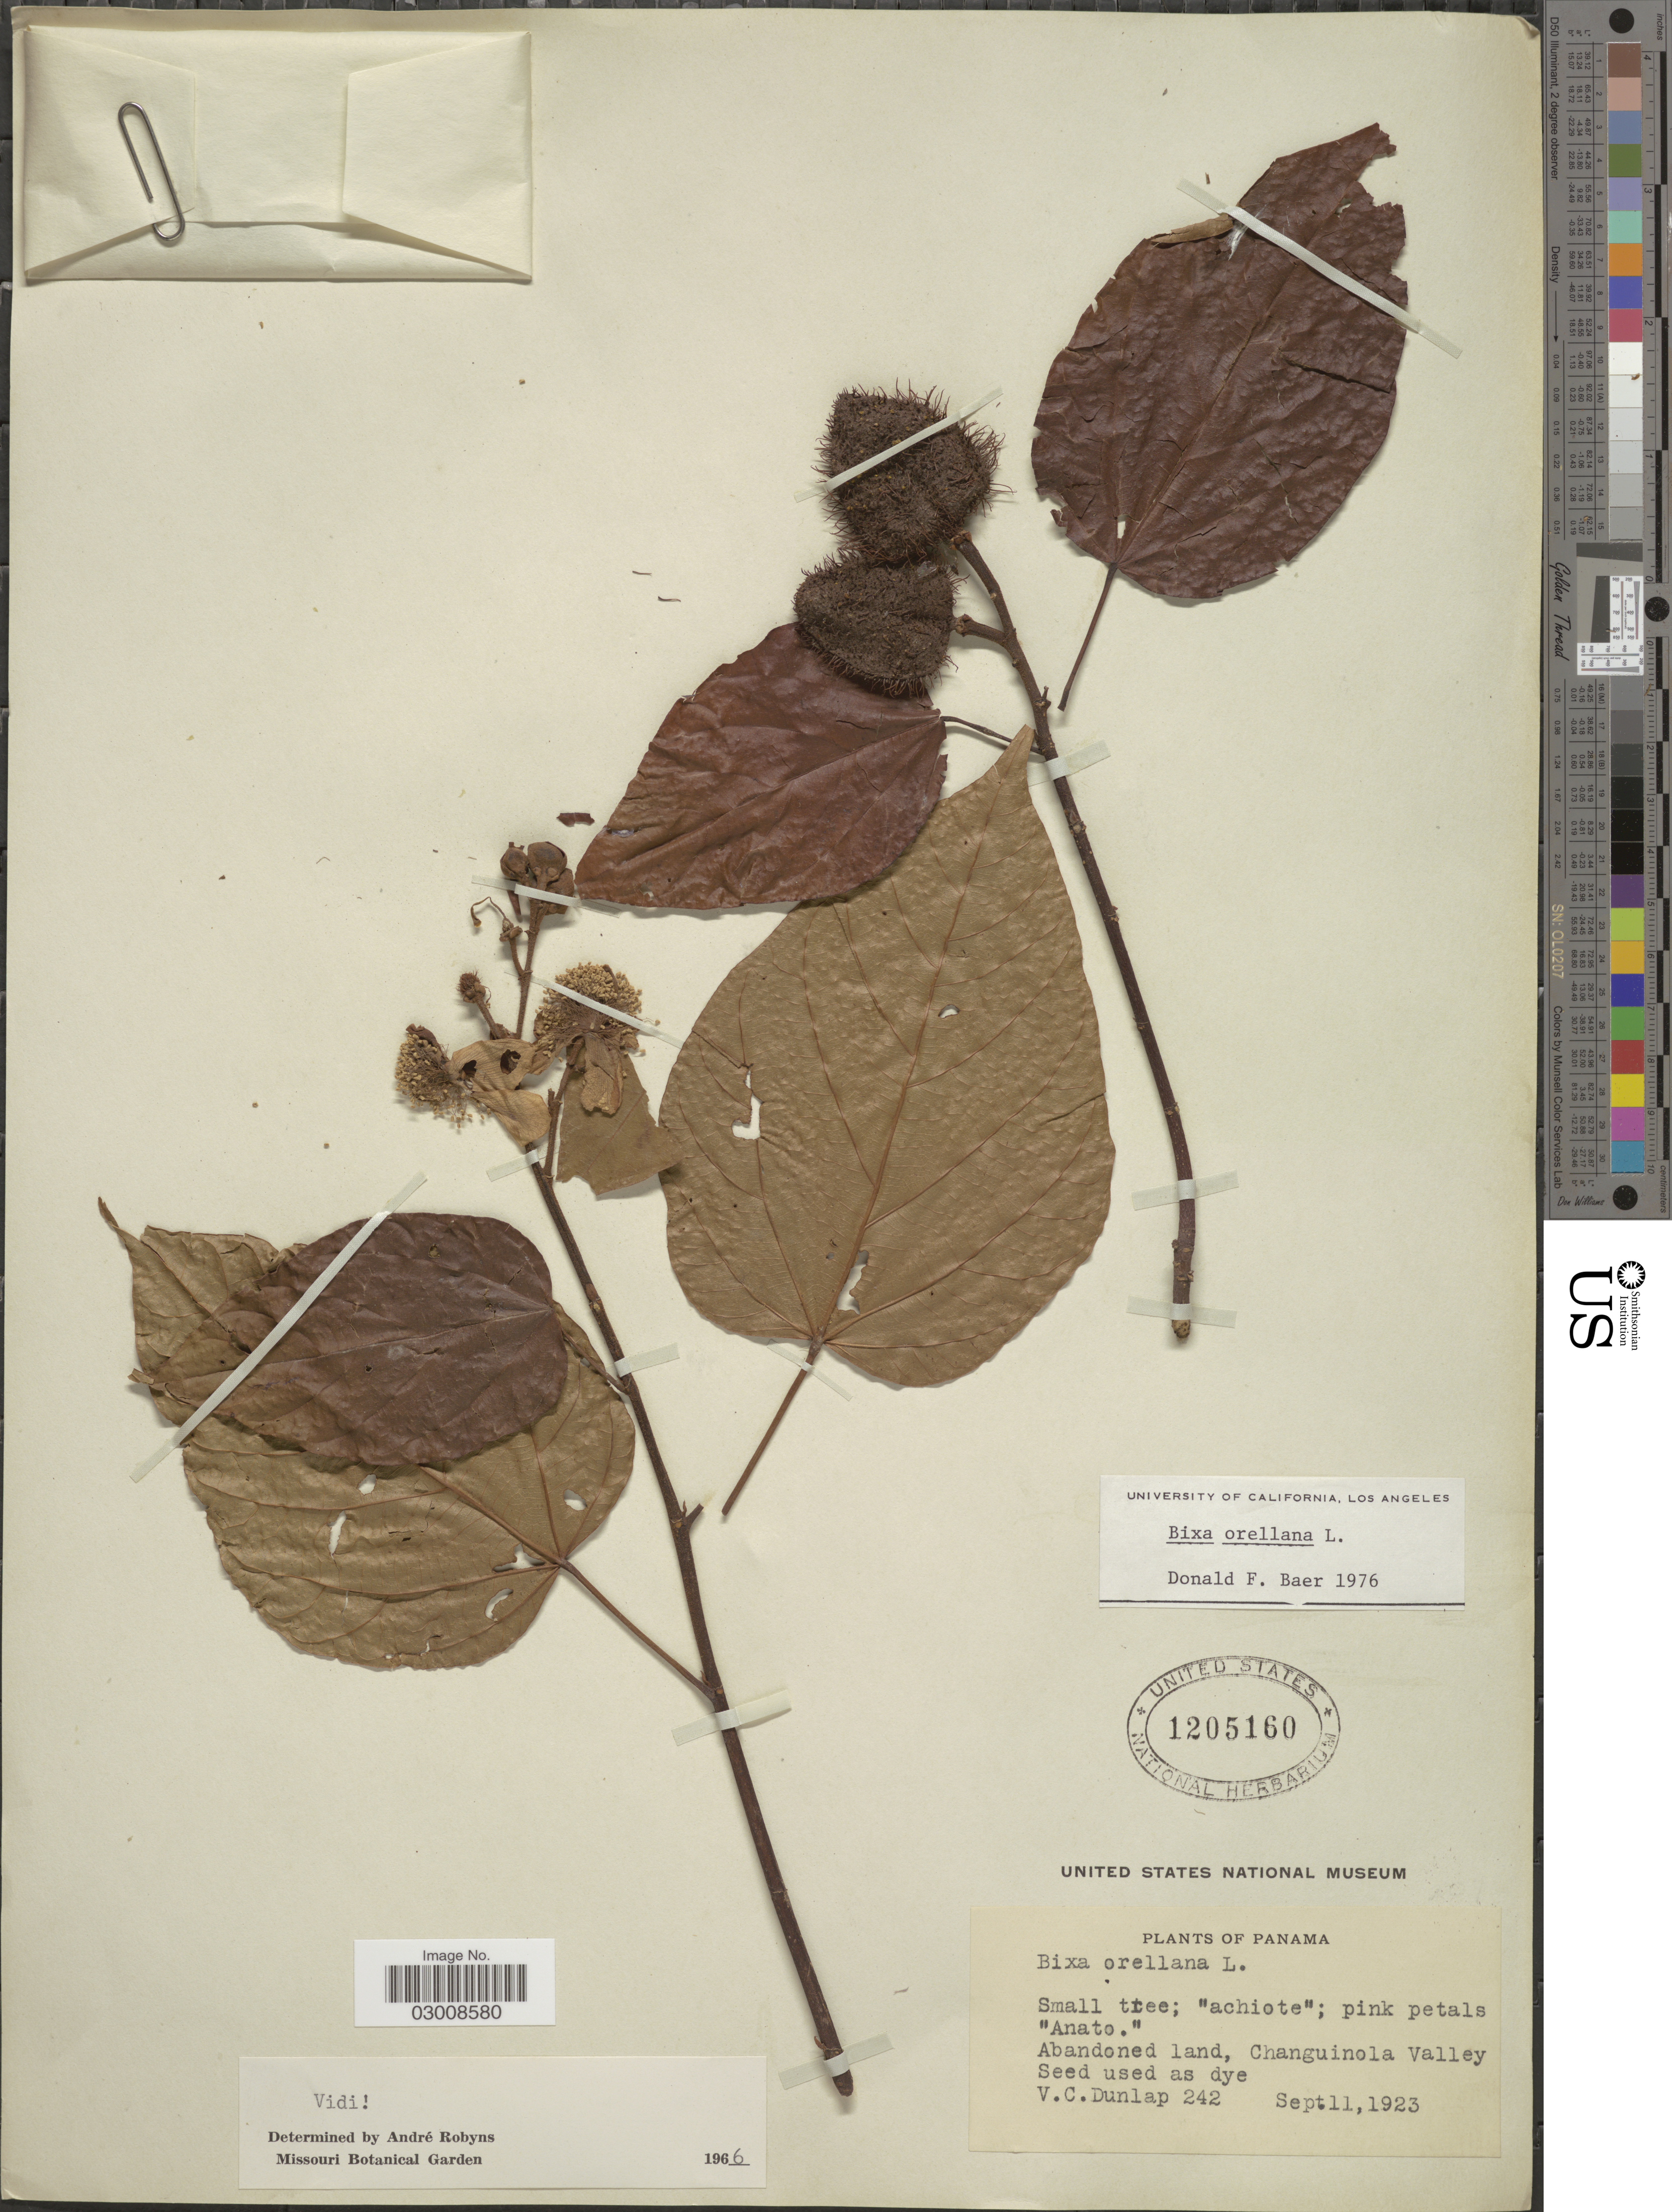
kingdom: Plantae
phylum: Tracheophyta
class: Magnoliopsida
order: Malvales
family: Bixaceae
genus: Bixa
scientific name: Bixa orellana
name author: L.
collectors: V. C. Dunlap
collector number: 242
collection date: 1923-09-11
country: Panama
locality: Abandoned land, Changuinola Valley.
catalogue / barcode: US 1205160